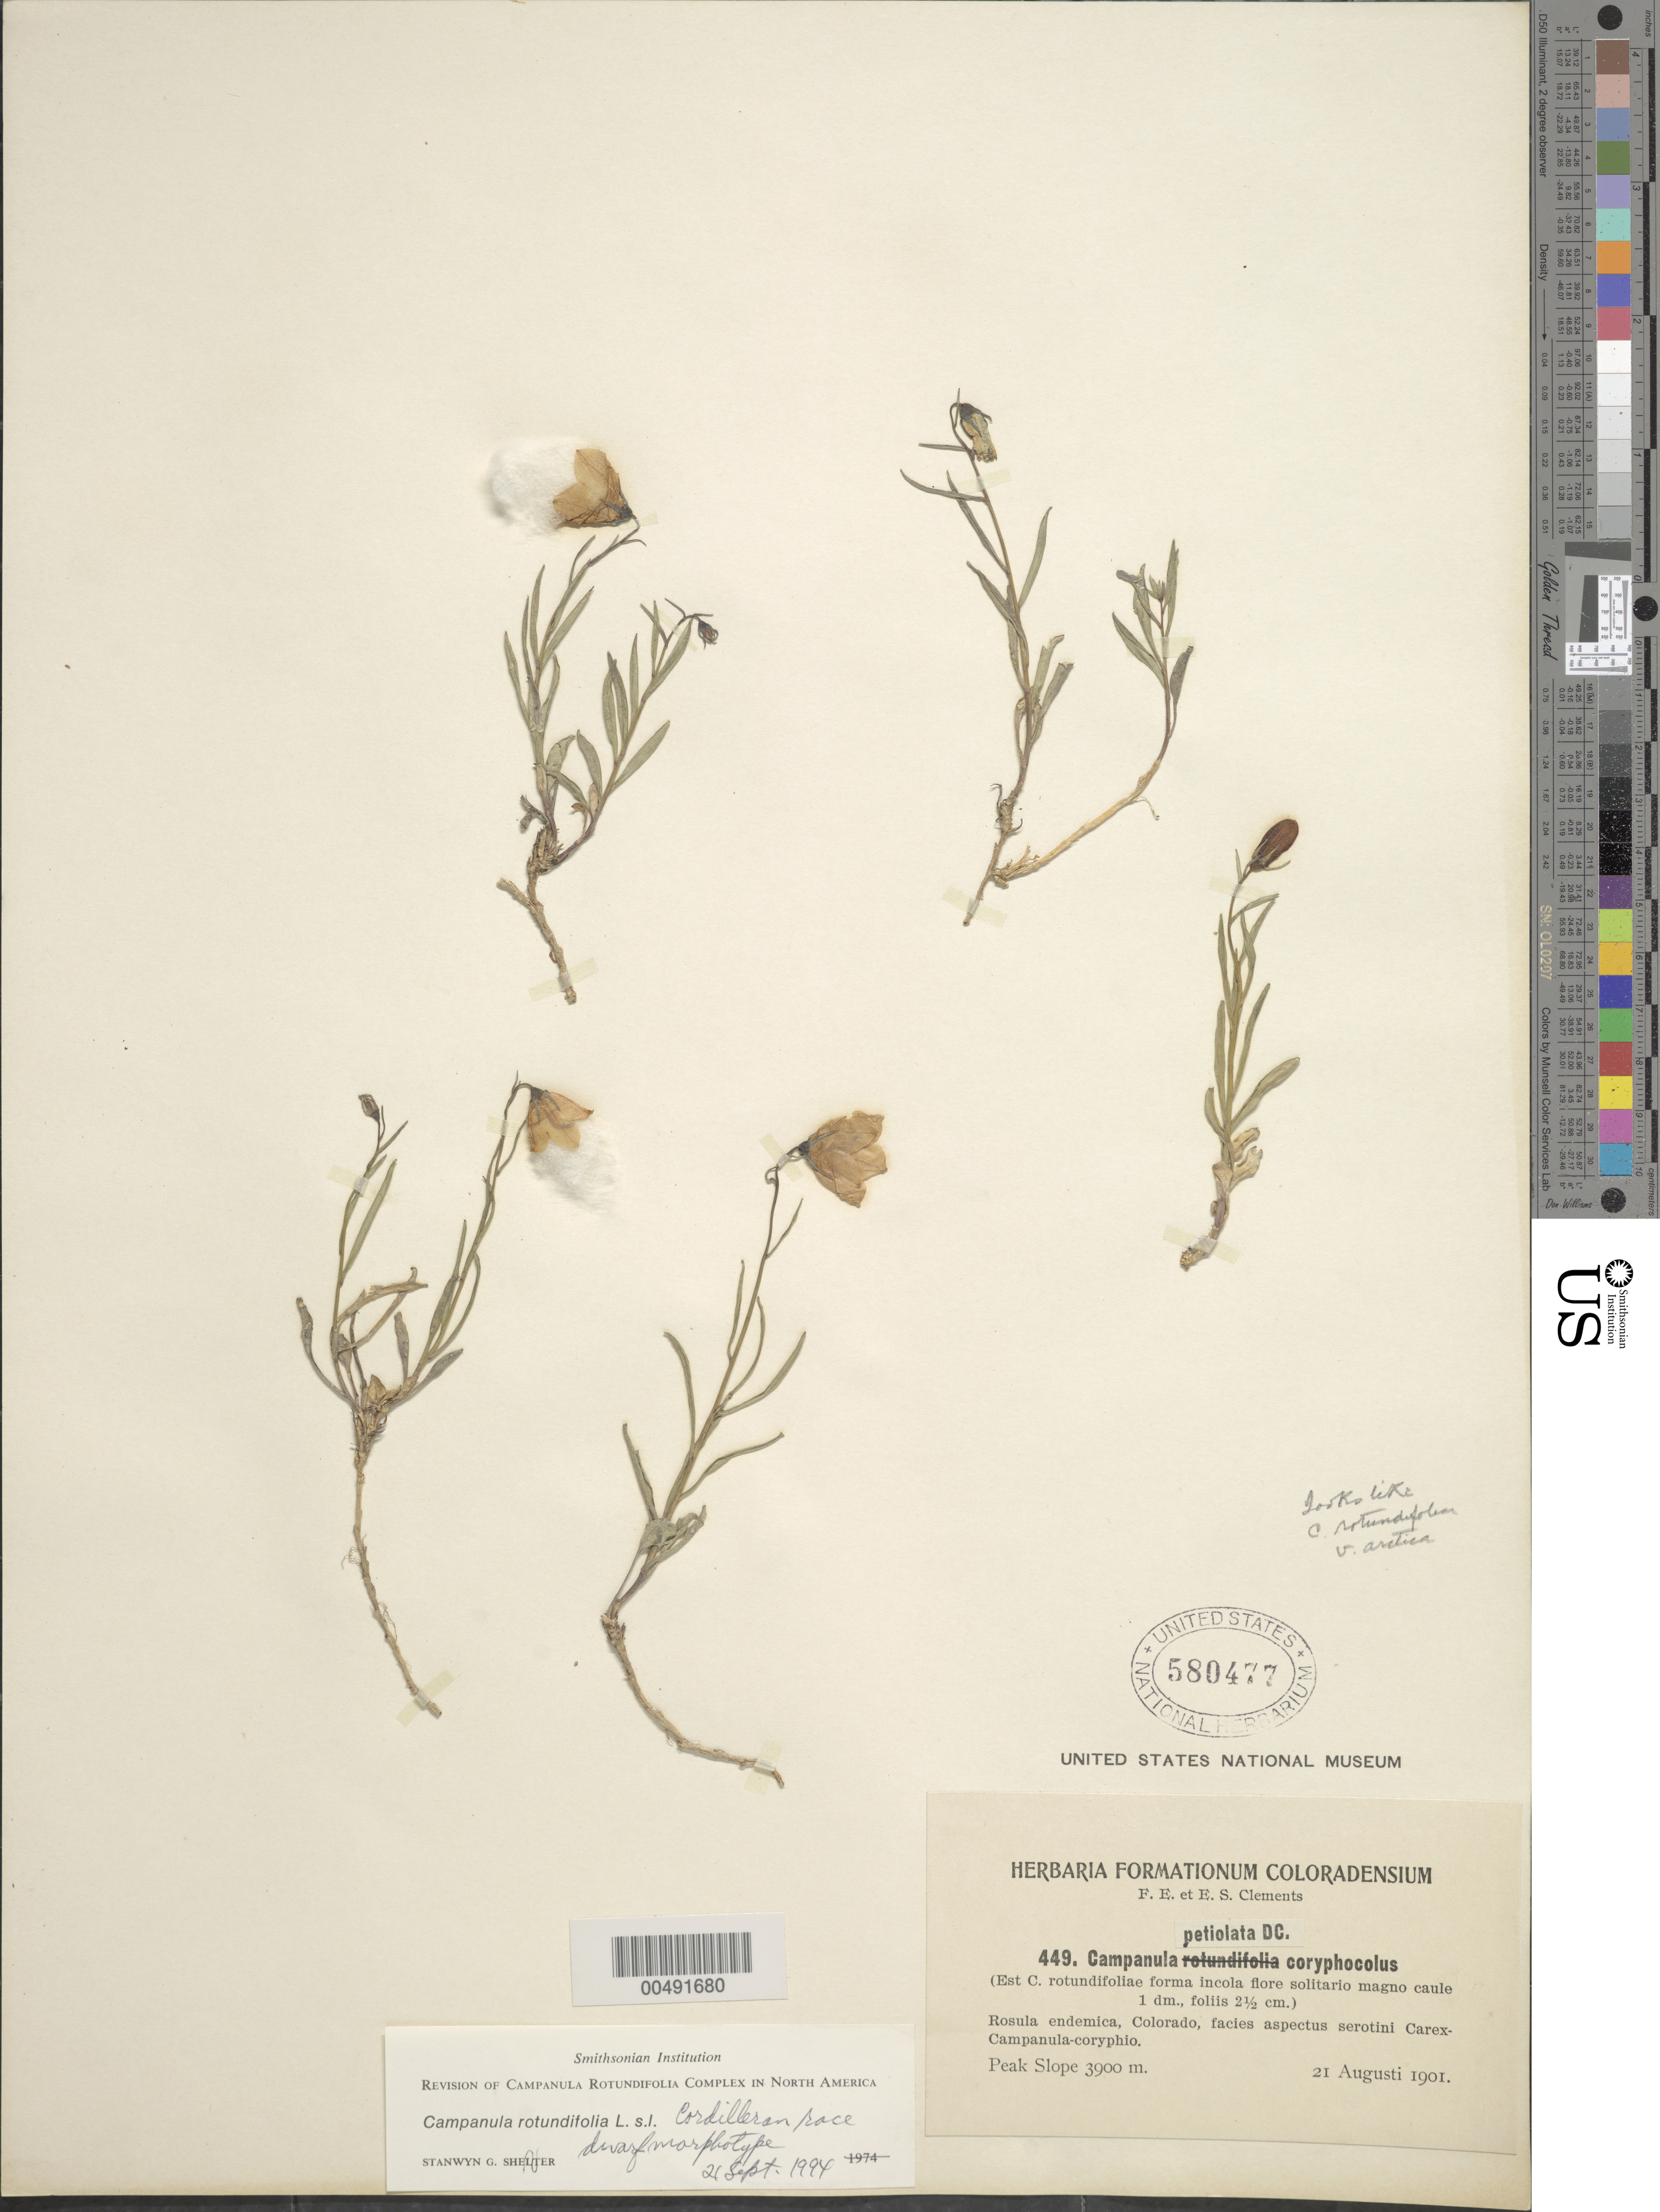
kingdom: Plantae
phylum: Tracheophyta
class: Magnoliopsida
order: Asterales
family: Campanulaceae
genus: Campanula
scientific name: Campanula rotundifolia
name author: L.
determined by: Shetler, Stanwyn G., (US), NMNH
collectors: F. E. Clements & E. S. Clements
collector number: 449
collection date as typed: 21 Aug 1901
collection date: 1901-08-21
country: United States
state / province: Colorado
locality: Peak Slope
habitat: "Rosa endemica, Colorado, facies aspectus serotini Carex-Campanula-coryphio"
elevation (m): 3900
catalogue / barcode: US 580477